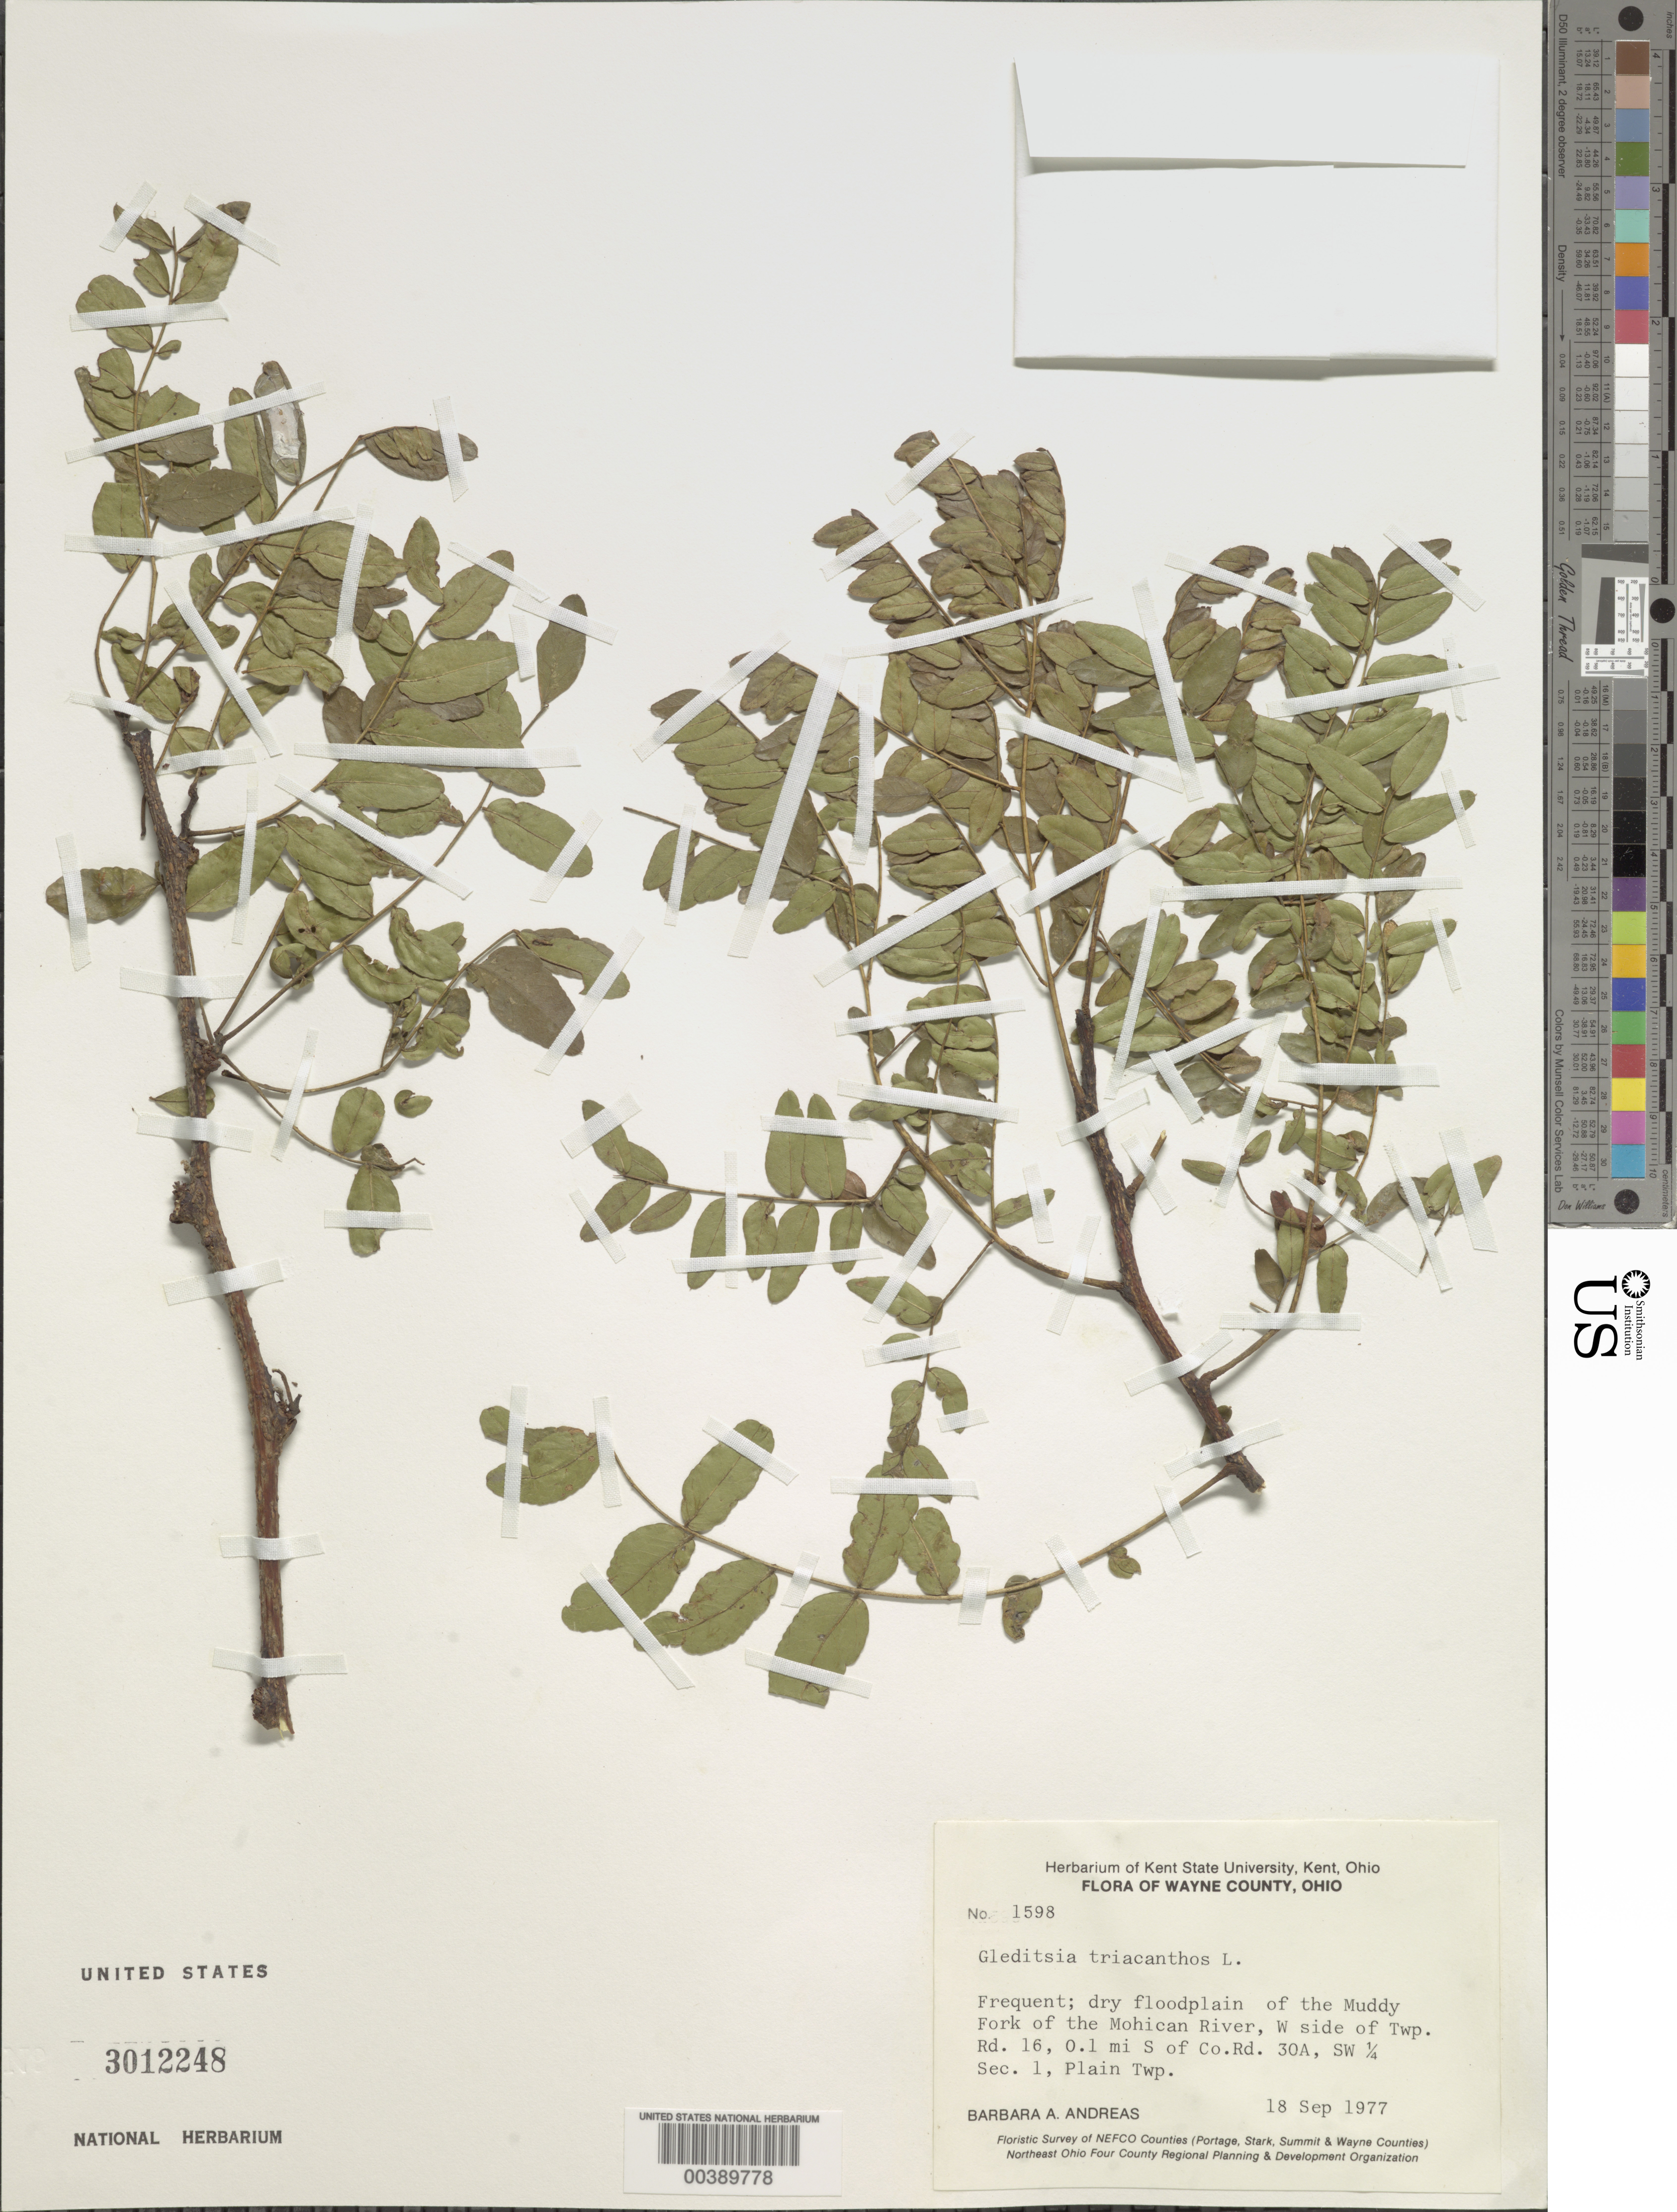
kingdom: Plantae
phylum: Tracheophyta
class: Magnoliopsida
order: Fabales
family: Fabaceae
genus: Gleditsia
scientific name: Gleditsia triacanthos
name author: L.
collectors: B. A. Andreas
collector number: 1598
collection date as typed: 18 Sep 1977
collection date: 1977-09-18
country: United States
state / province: Ohio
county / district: Wayne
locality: Floodplain of the muddy fork of the mohican river, w side of twp. rd. 16, 0.1 mi s of co. rd. 30a, sw 1/4 sec. 1, plain twp.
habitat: Dry floodplain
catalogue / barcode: US 3012248